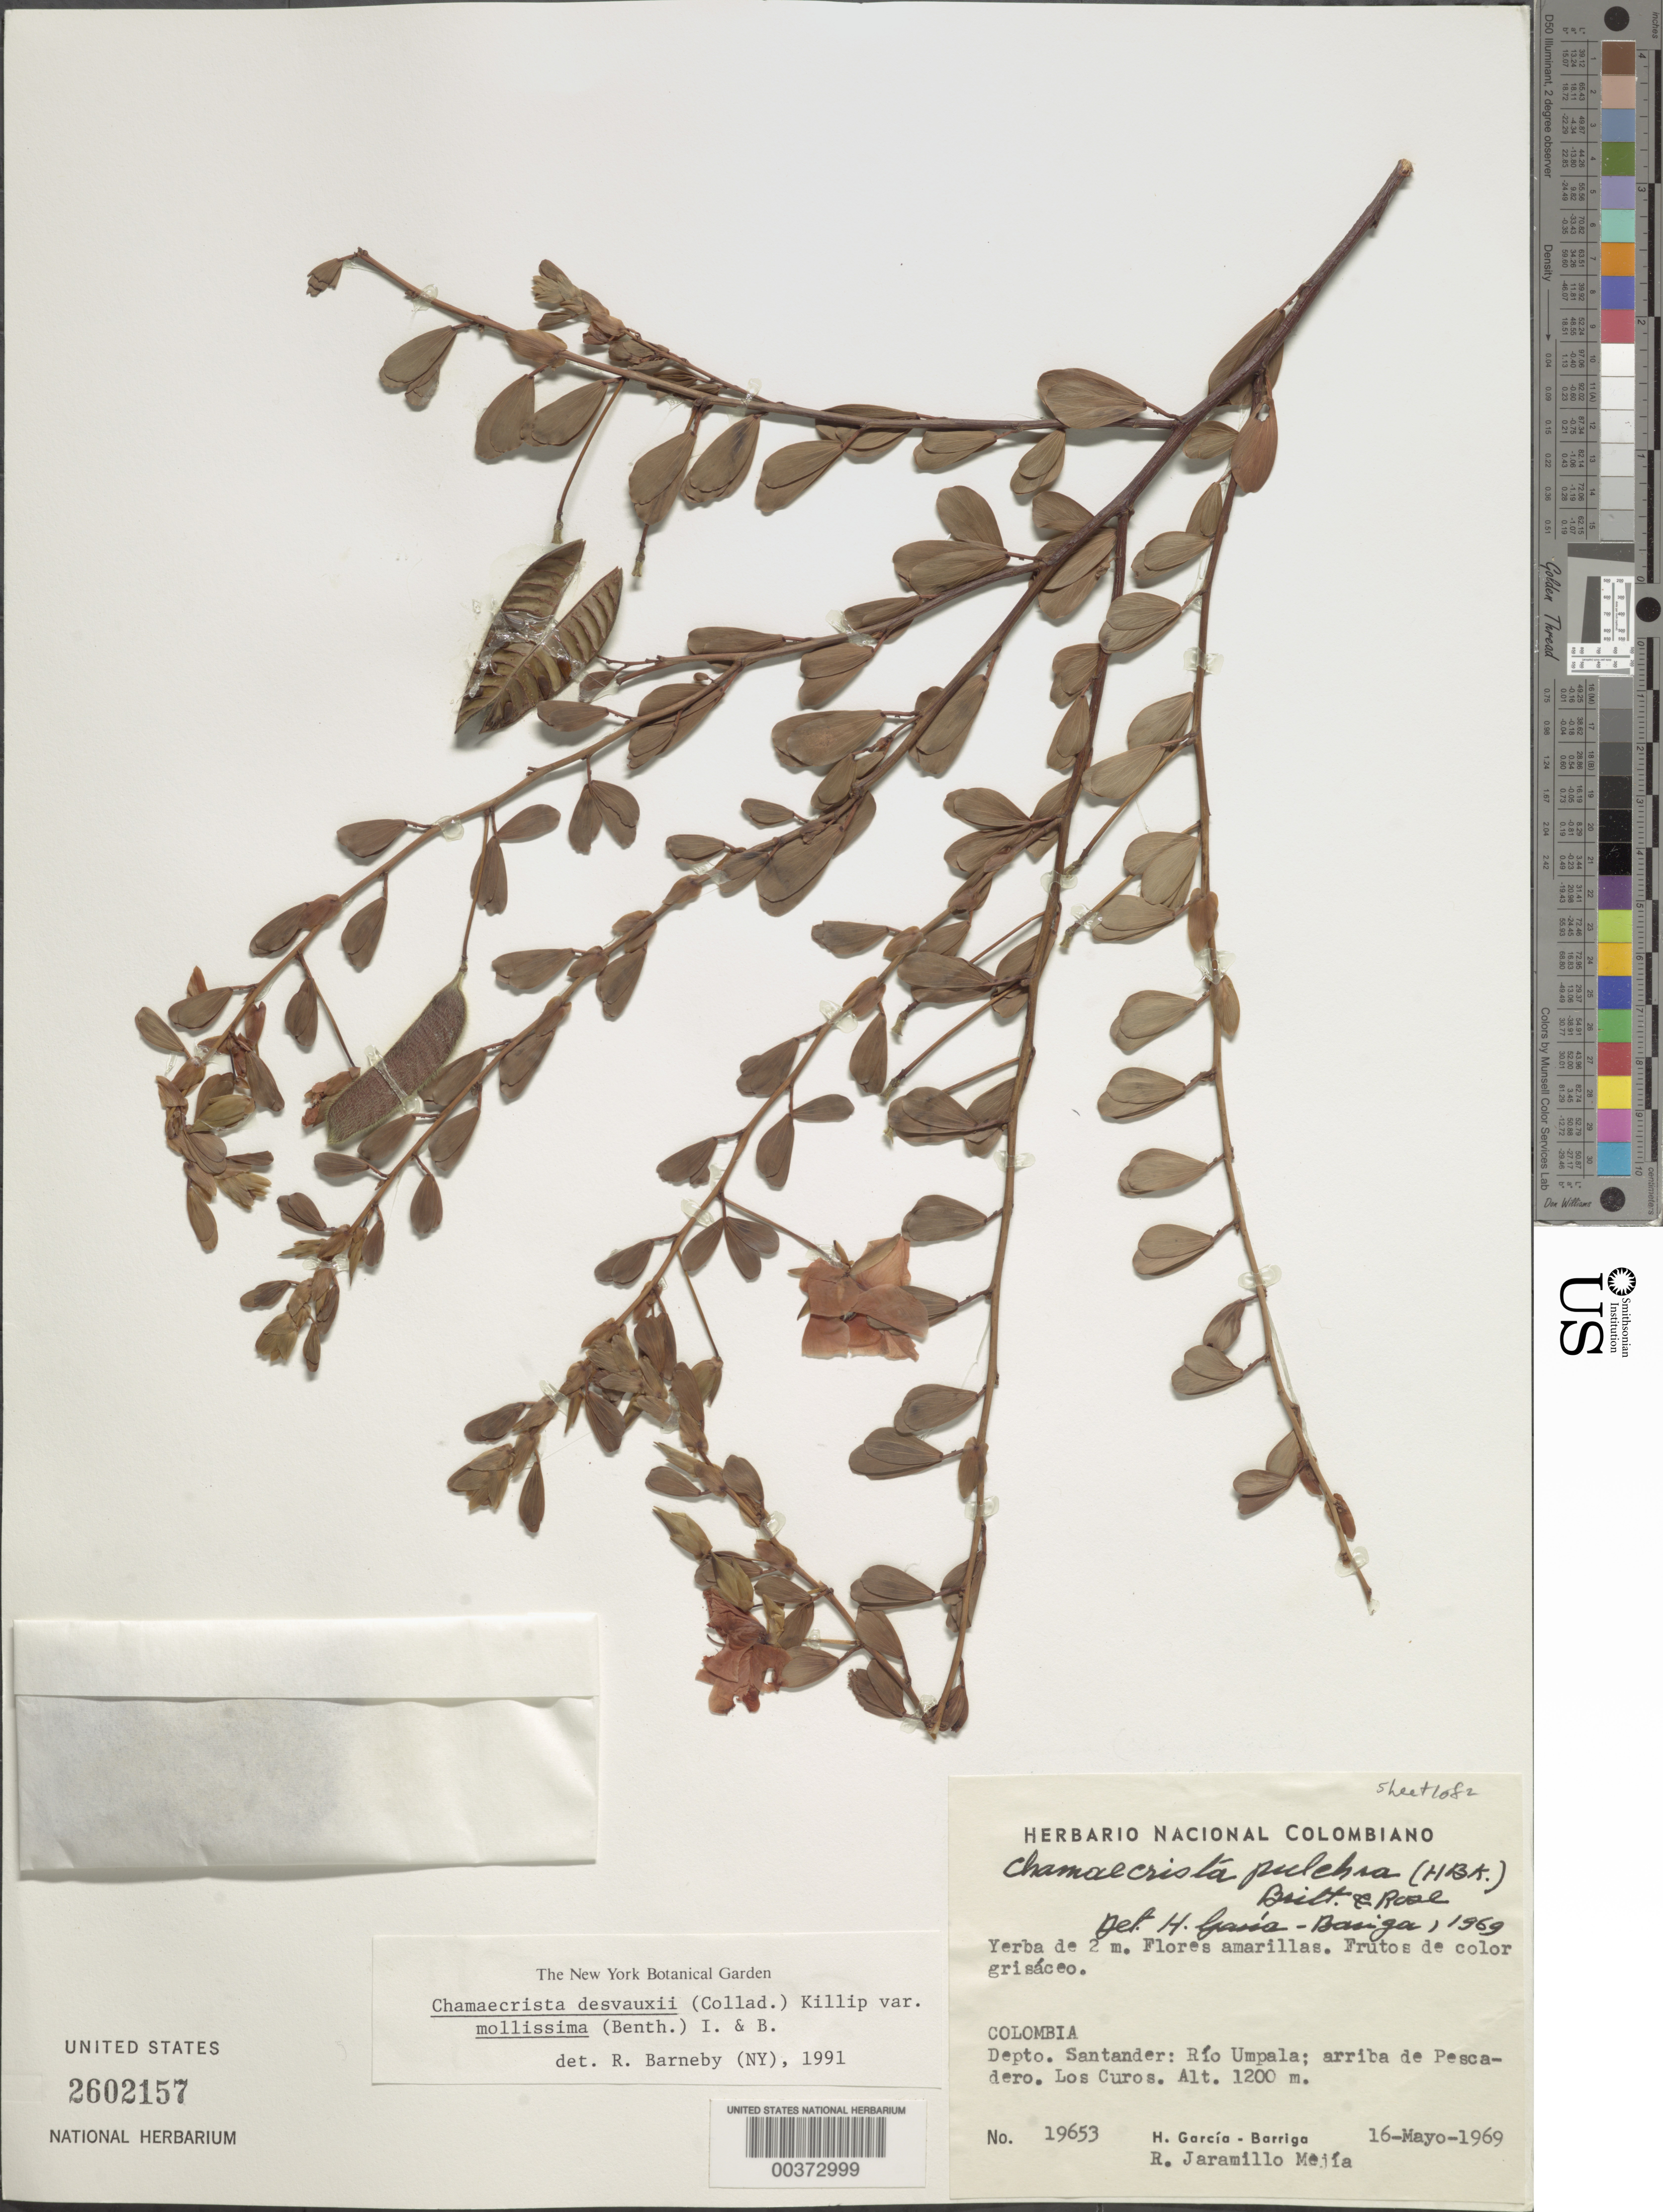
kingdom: Plantae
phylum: Tracheophyta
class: Magnoliopsida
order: Fabales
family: Fabaceae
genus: Chamaecrista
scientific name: Chamaecrista desvauxii var. mollissima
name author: (Benth.) H.S. Irwin & Barneby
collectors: H. García Barriga & R. Jaramillo M.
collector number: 19653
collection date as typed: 16 May 1969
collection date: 1969-05-16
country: Colombia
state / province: Santander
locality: Rio Umpala; Arriba de Pescadero; Los Curos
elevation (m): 1200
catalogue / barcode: US 2602157